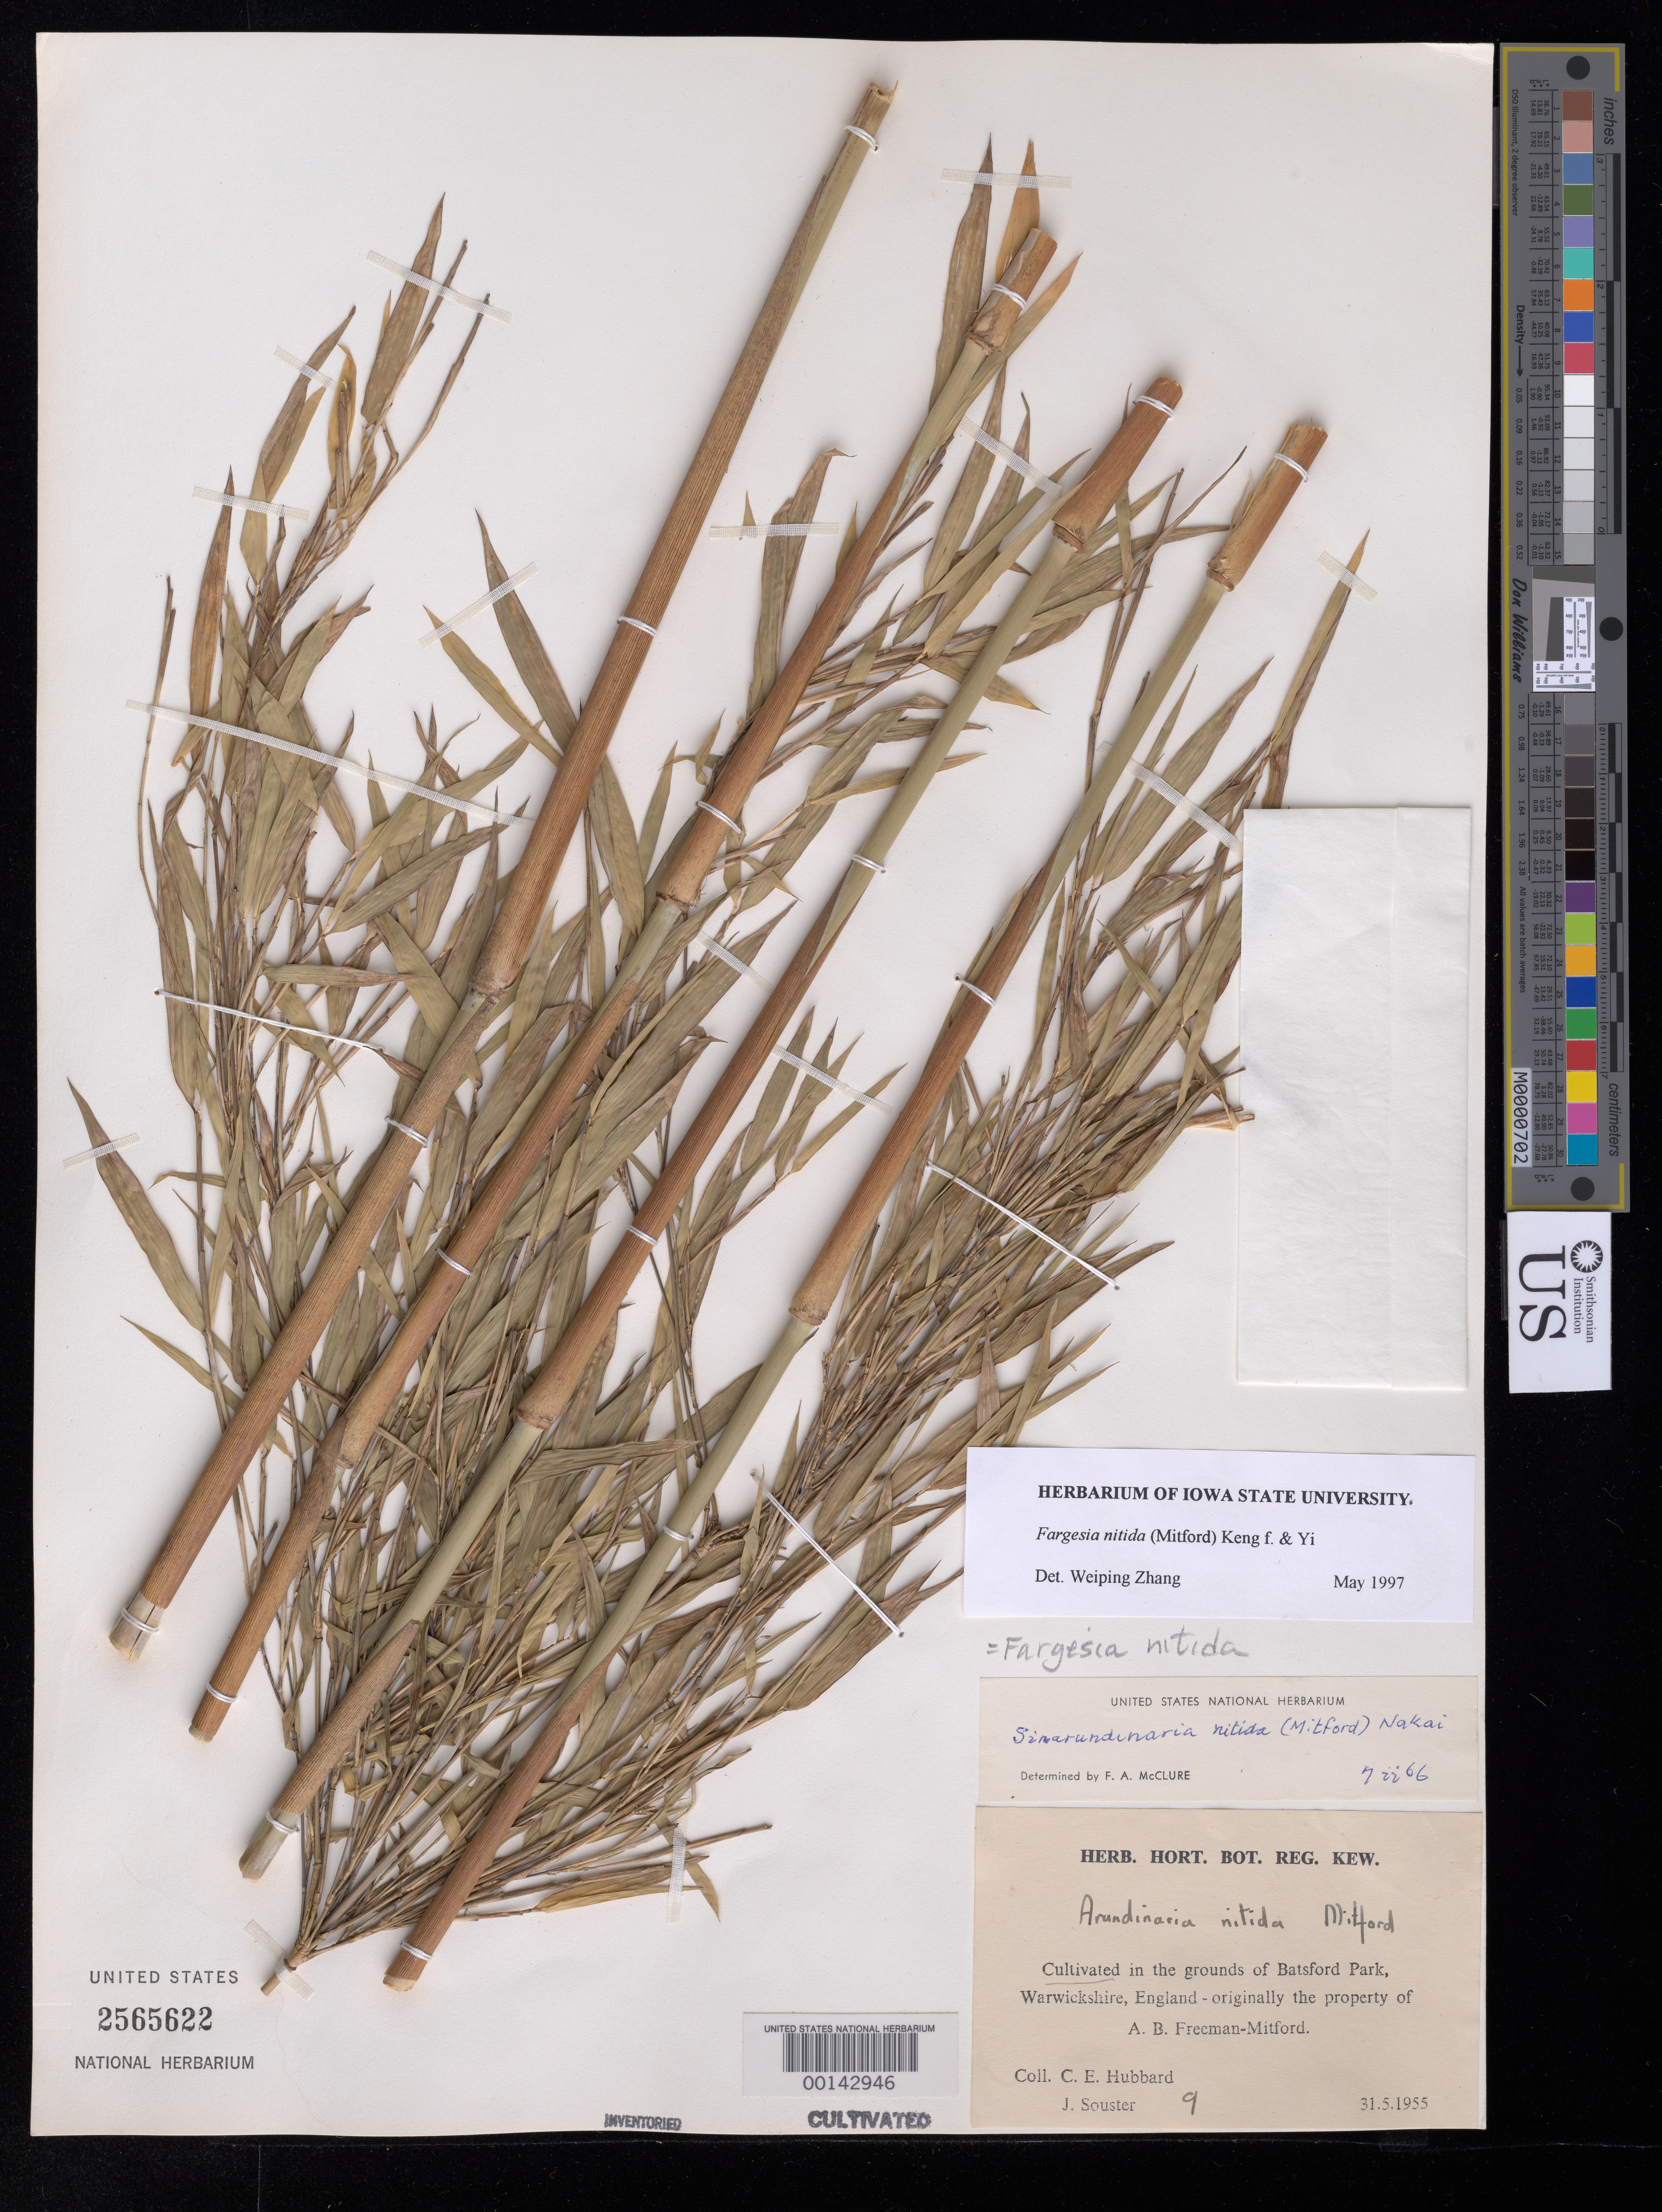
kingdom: Plantae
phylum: Tracheophyta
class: Liliopsida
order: Poales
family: Poaceae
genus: Fargesia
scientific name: Fargesia nitida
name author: (Mitford ex Stapf) Keng f. ex T.P. Yi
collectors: C. E. Hubbard & J. Souster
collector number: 9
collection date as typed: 31 May 1955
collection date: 1955-05-31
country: United Kingdom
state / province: England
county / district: Warwickshire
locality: Warwickshire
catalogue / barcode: US 2565622